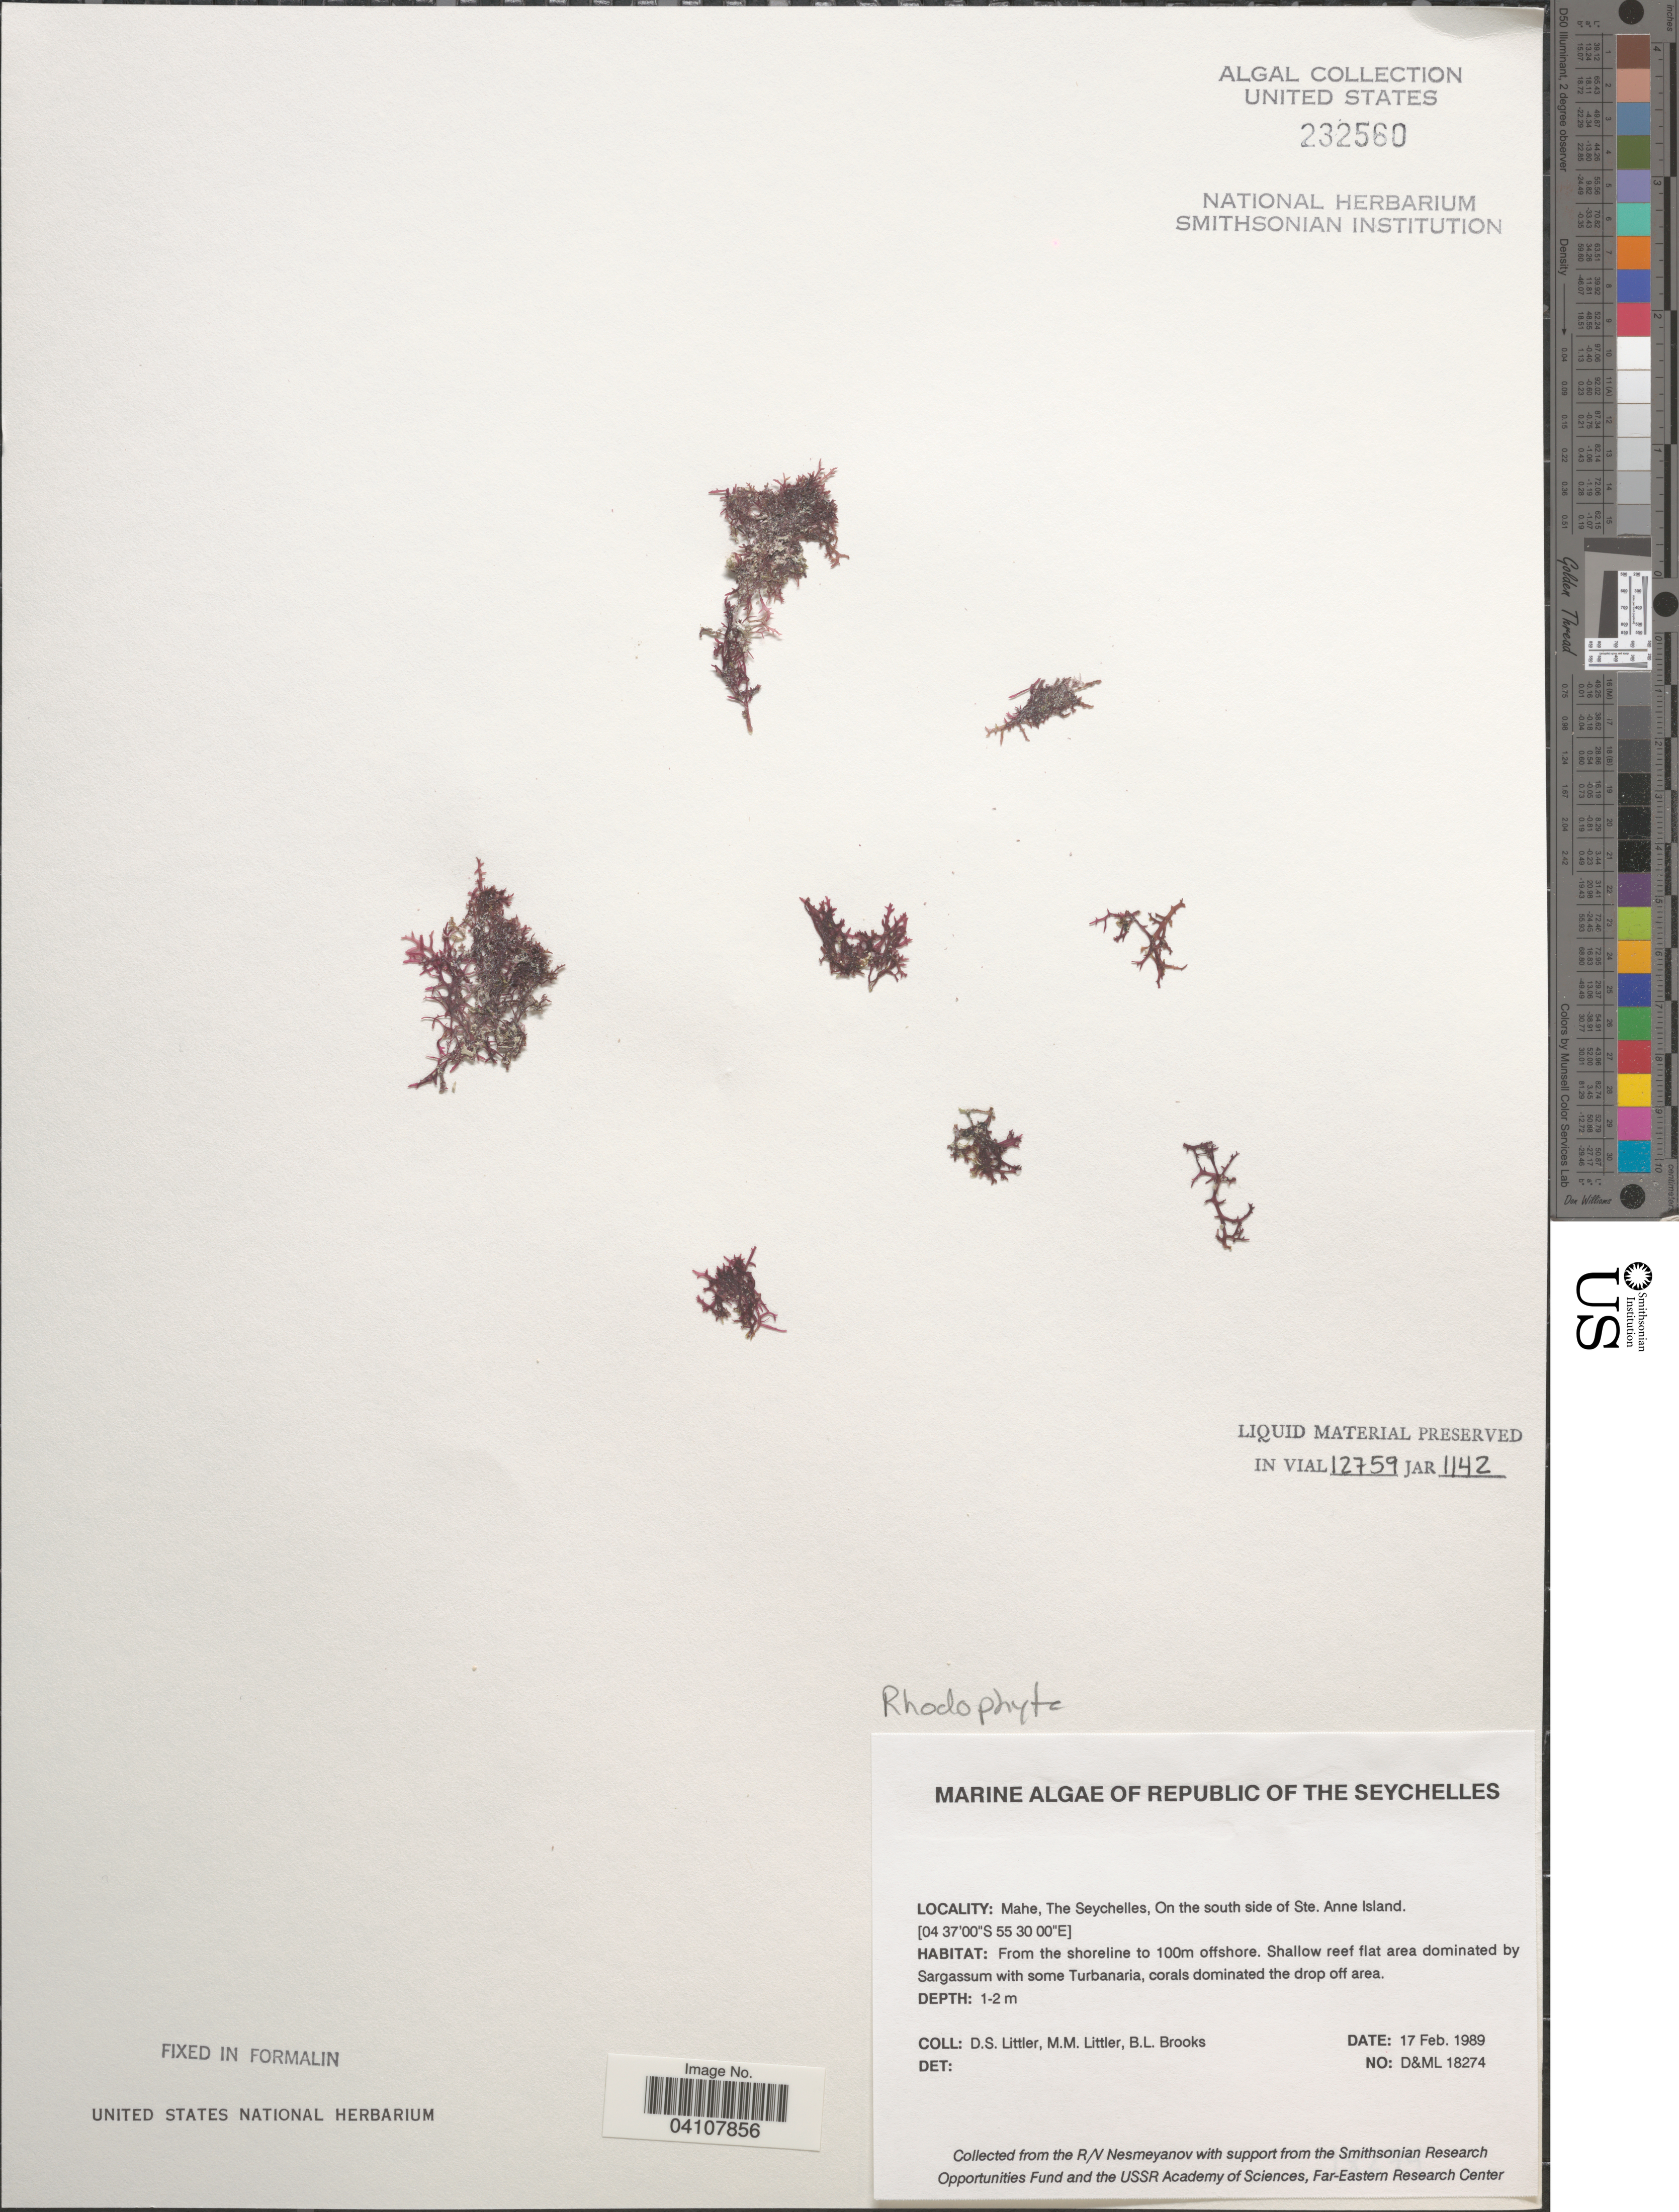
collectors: D. S. Littler & B. Brooks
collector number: D&ML18274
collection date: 1989-02-17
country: Seychelles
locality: Republic of the Seychelles. Mahe, On the south side of Ste. Anne Island. From the shoreline to 100m offshore.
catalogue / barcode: US 232560